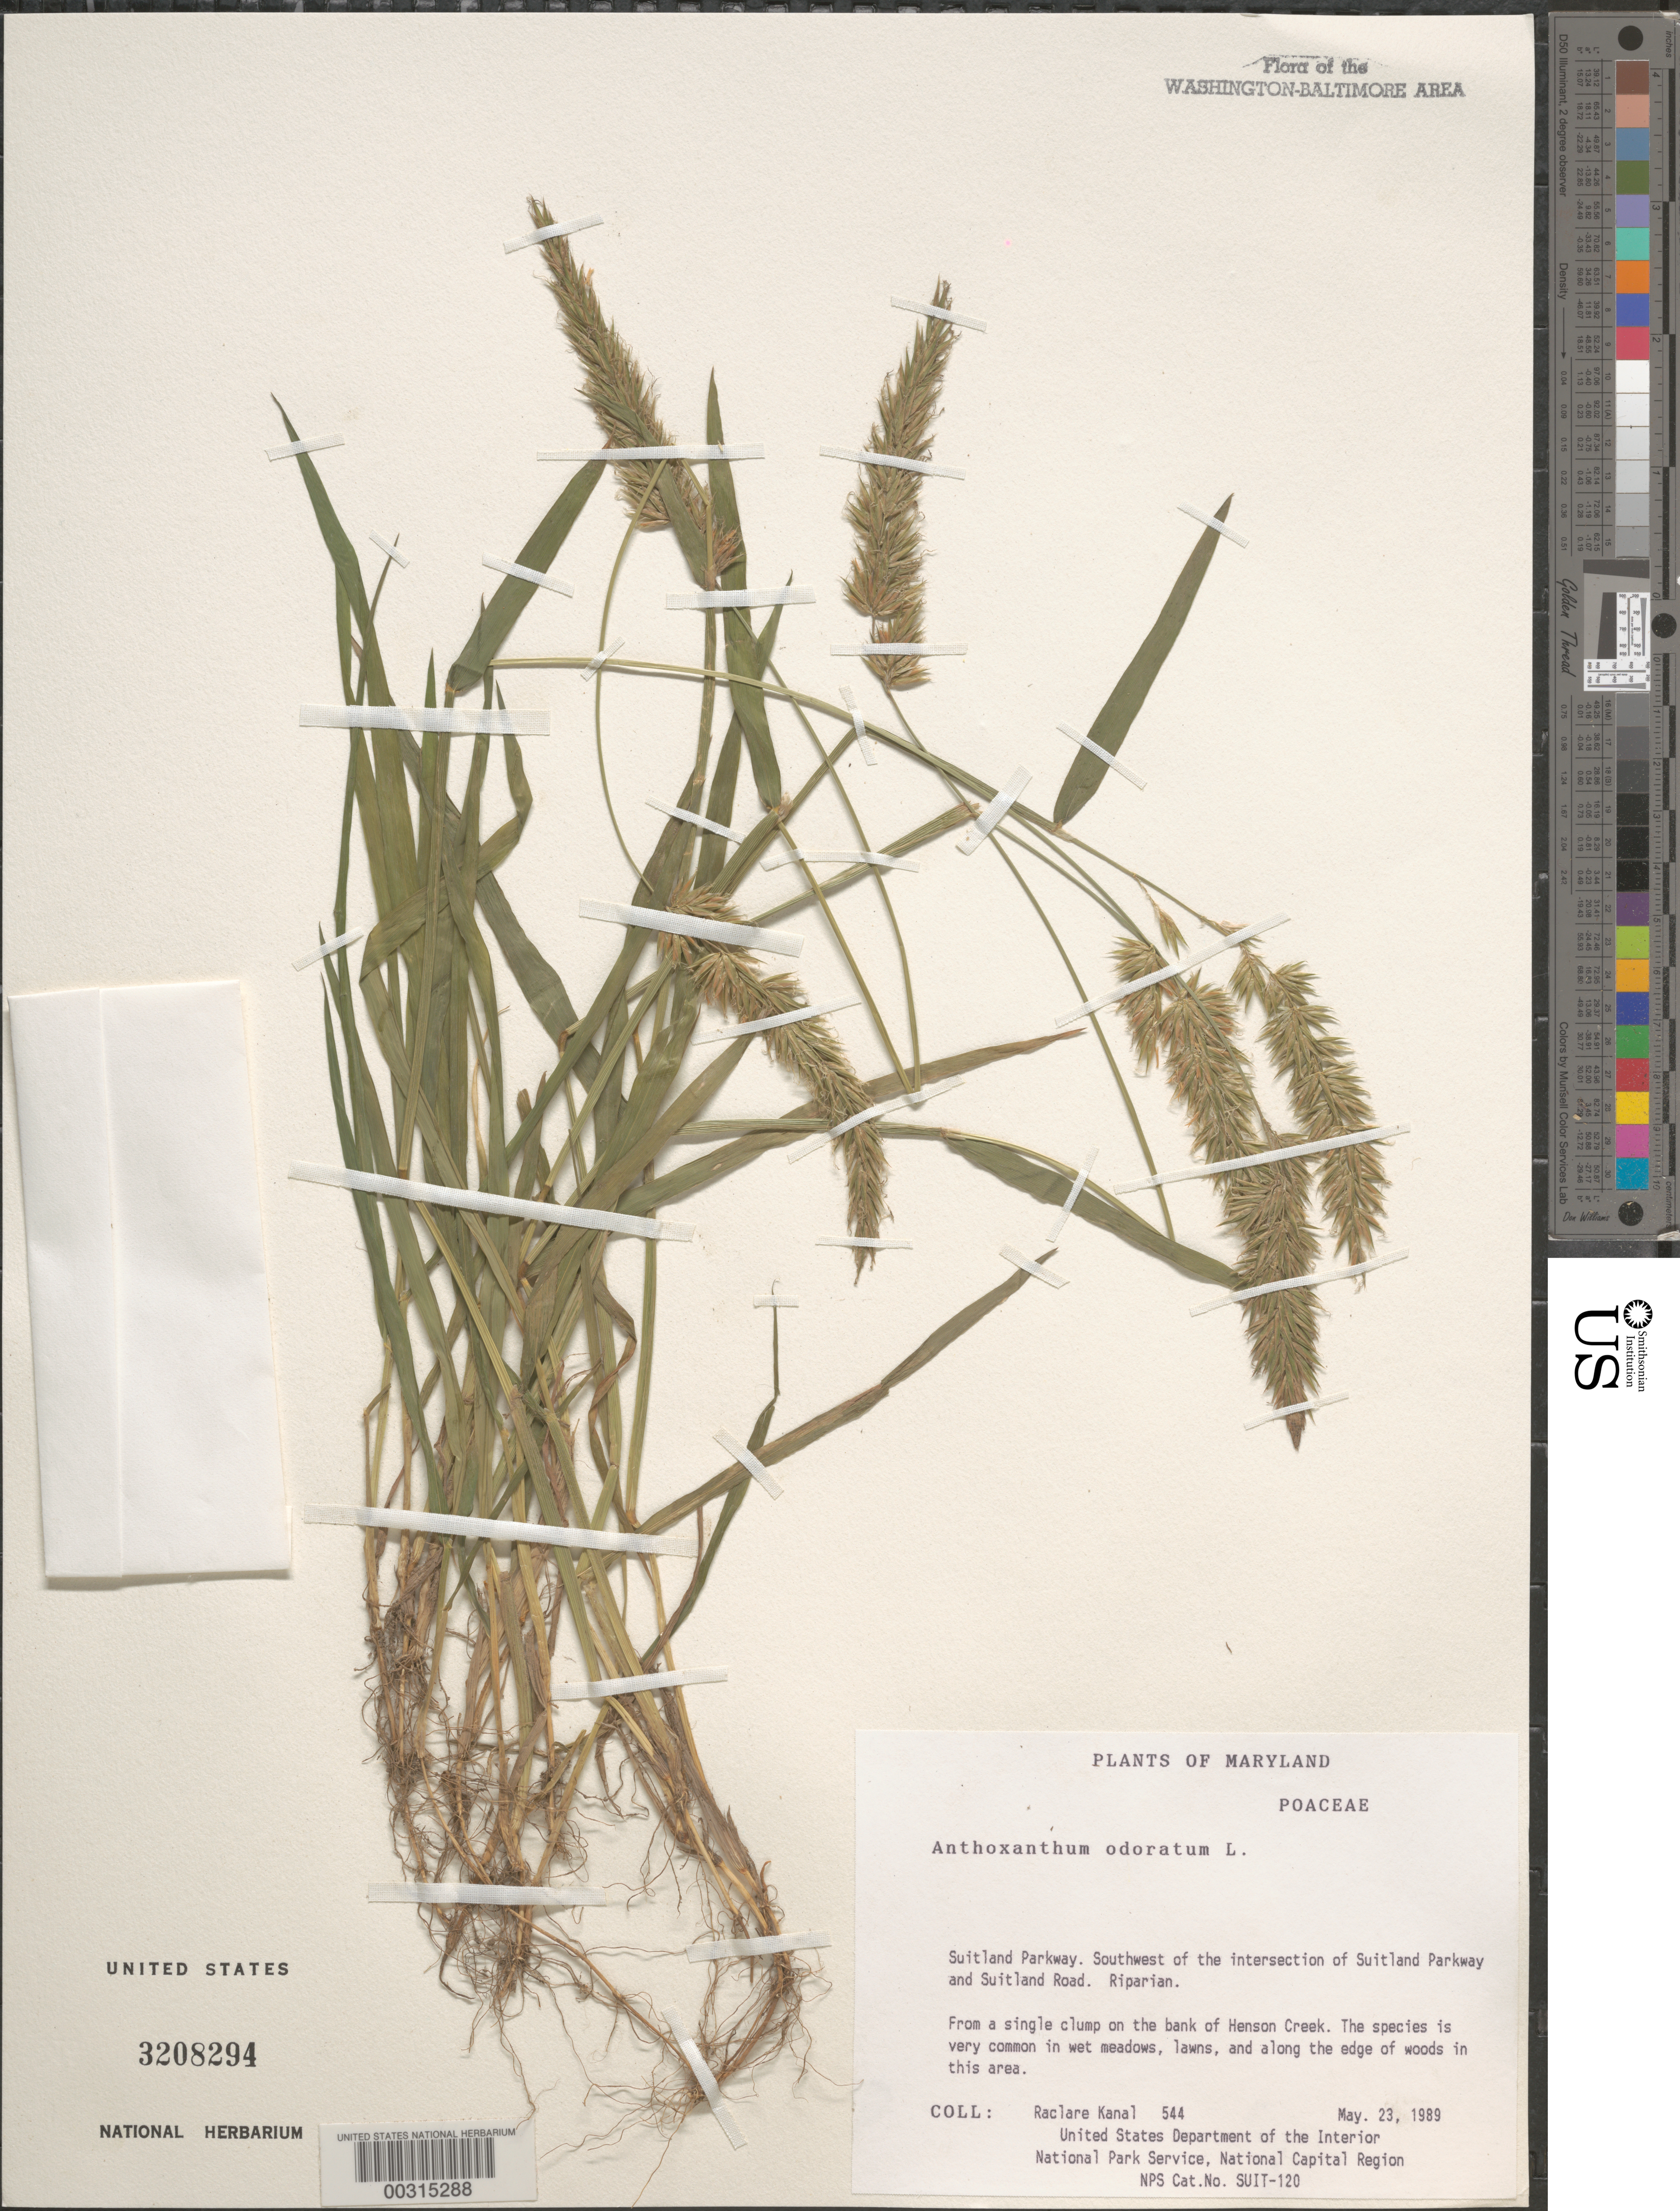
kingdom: Plantae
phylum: Tracheophyta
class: Liliopsida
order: Poales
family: Poaceae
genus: Anthoxanthum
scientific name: Anthoxanthum odoratum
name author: L.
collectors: R. Kanal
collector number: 544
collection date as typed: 23 May 1989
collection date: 1989-05-23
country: United States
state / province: Maryland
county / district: Prince George's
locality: Suitland Parkway, SW of intersection of Suitland Parkway and road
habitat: Wet meadow, lawns and edge of woods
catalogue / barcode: US 3208294